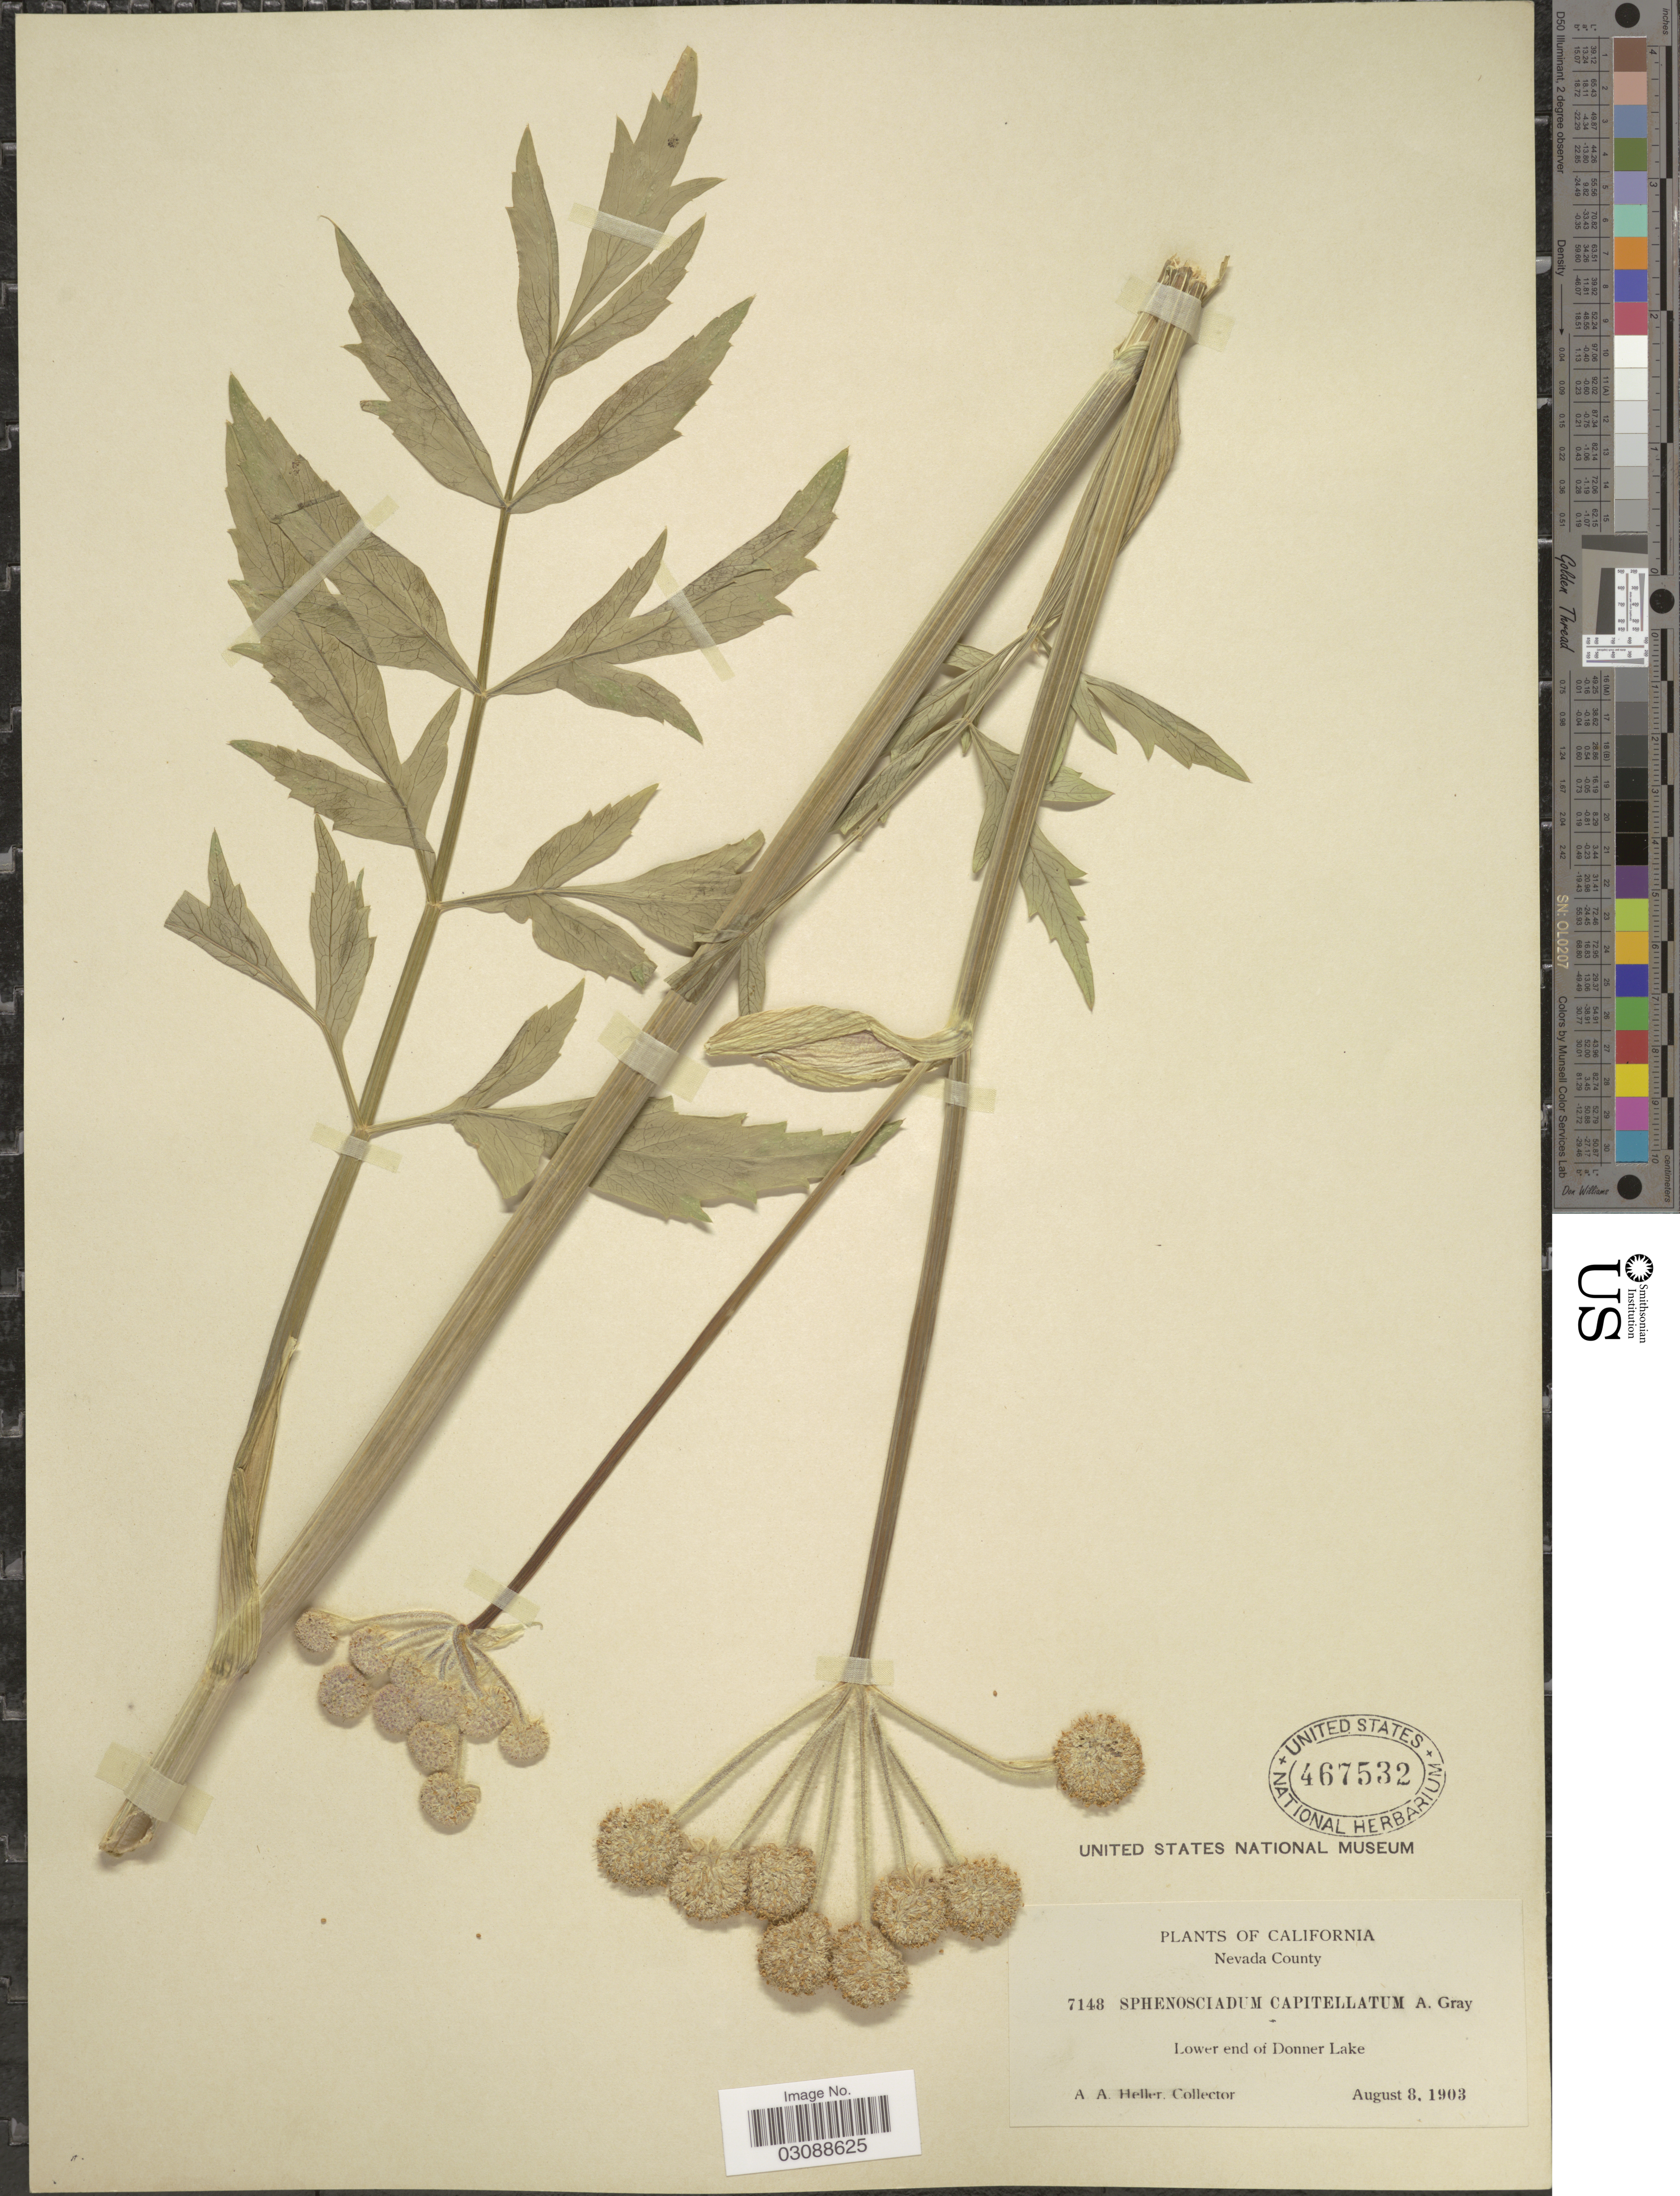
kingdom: Plantae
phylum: Tracheophyta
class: Magnoliopsida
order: Apiales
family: Apiaceae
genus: Sphenosciadium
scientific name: Sphenosciadium capitellatum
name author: A. Gray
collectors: A. A. Heller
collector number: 7148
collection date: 1903-08-08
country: United States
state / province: California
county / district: Nevada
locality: Nevada County. Lower end of Donner Lake.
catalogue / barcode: US 467532